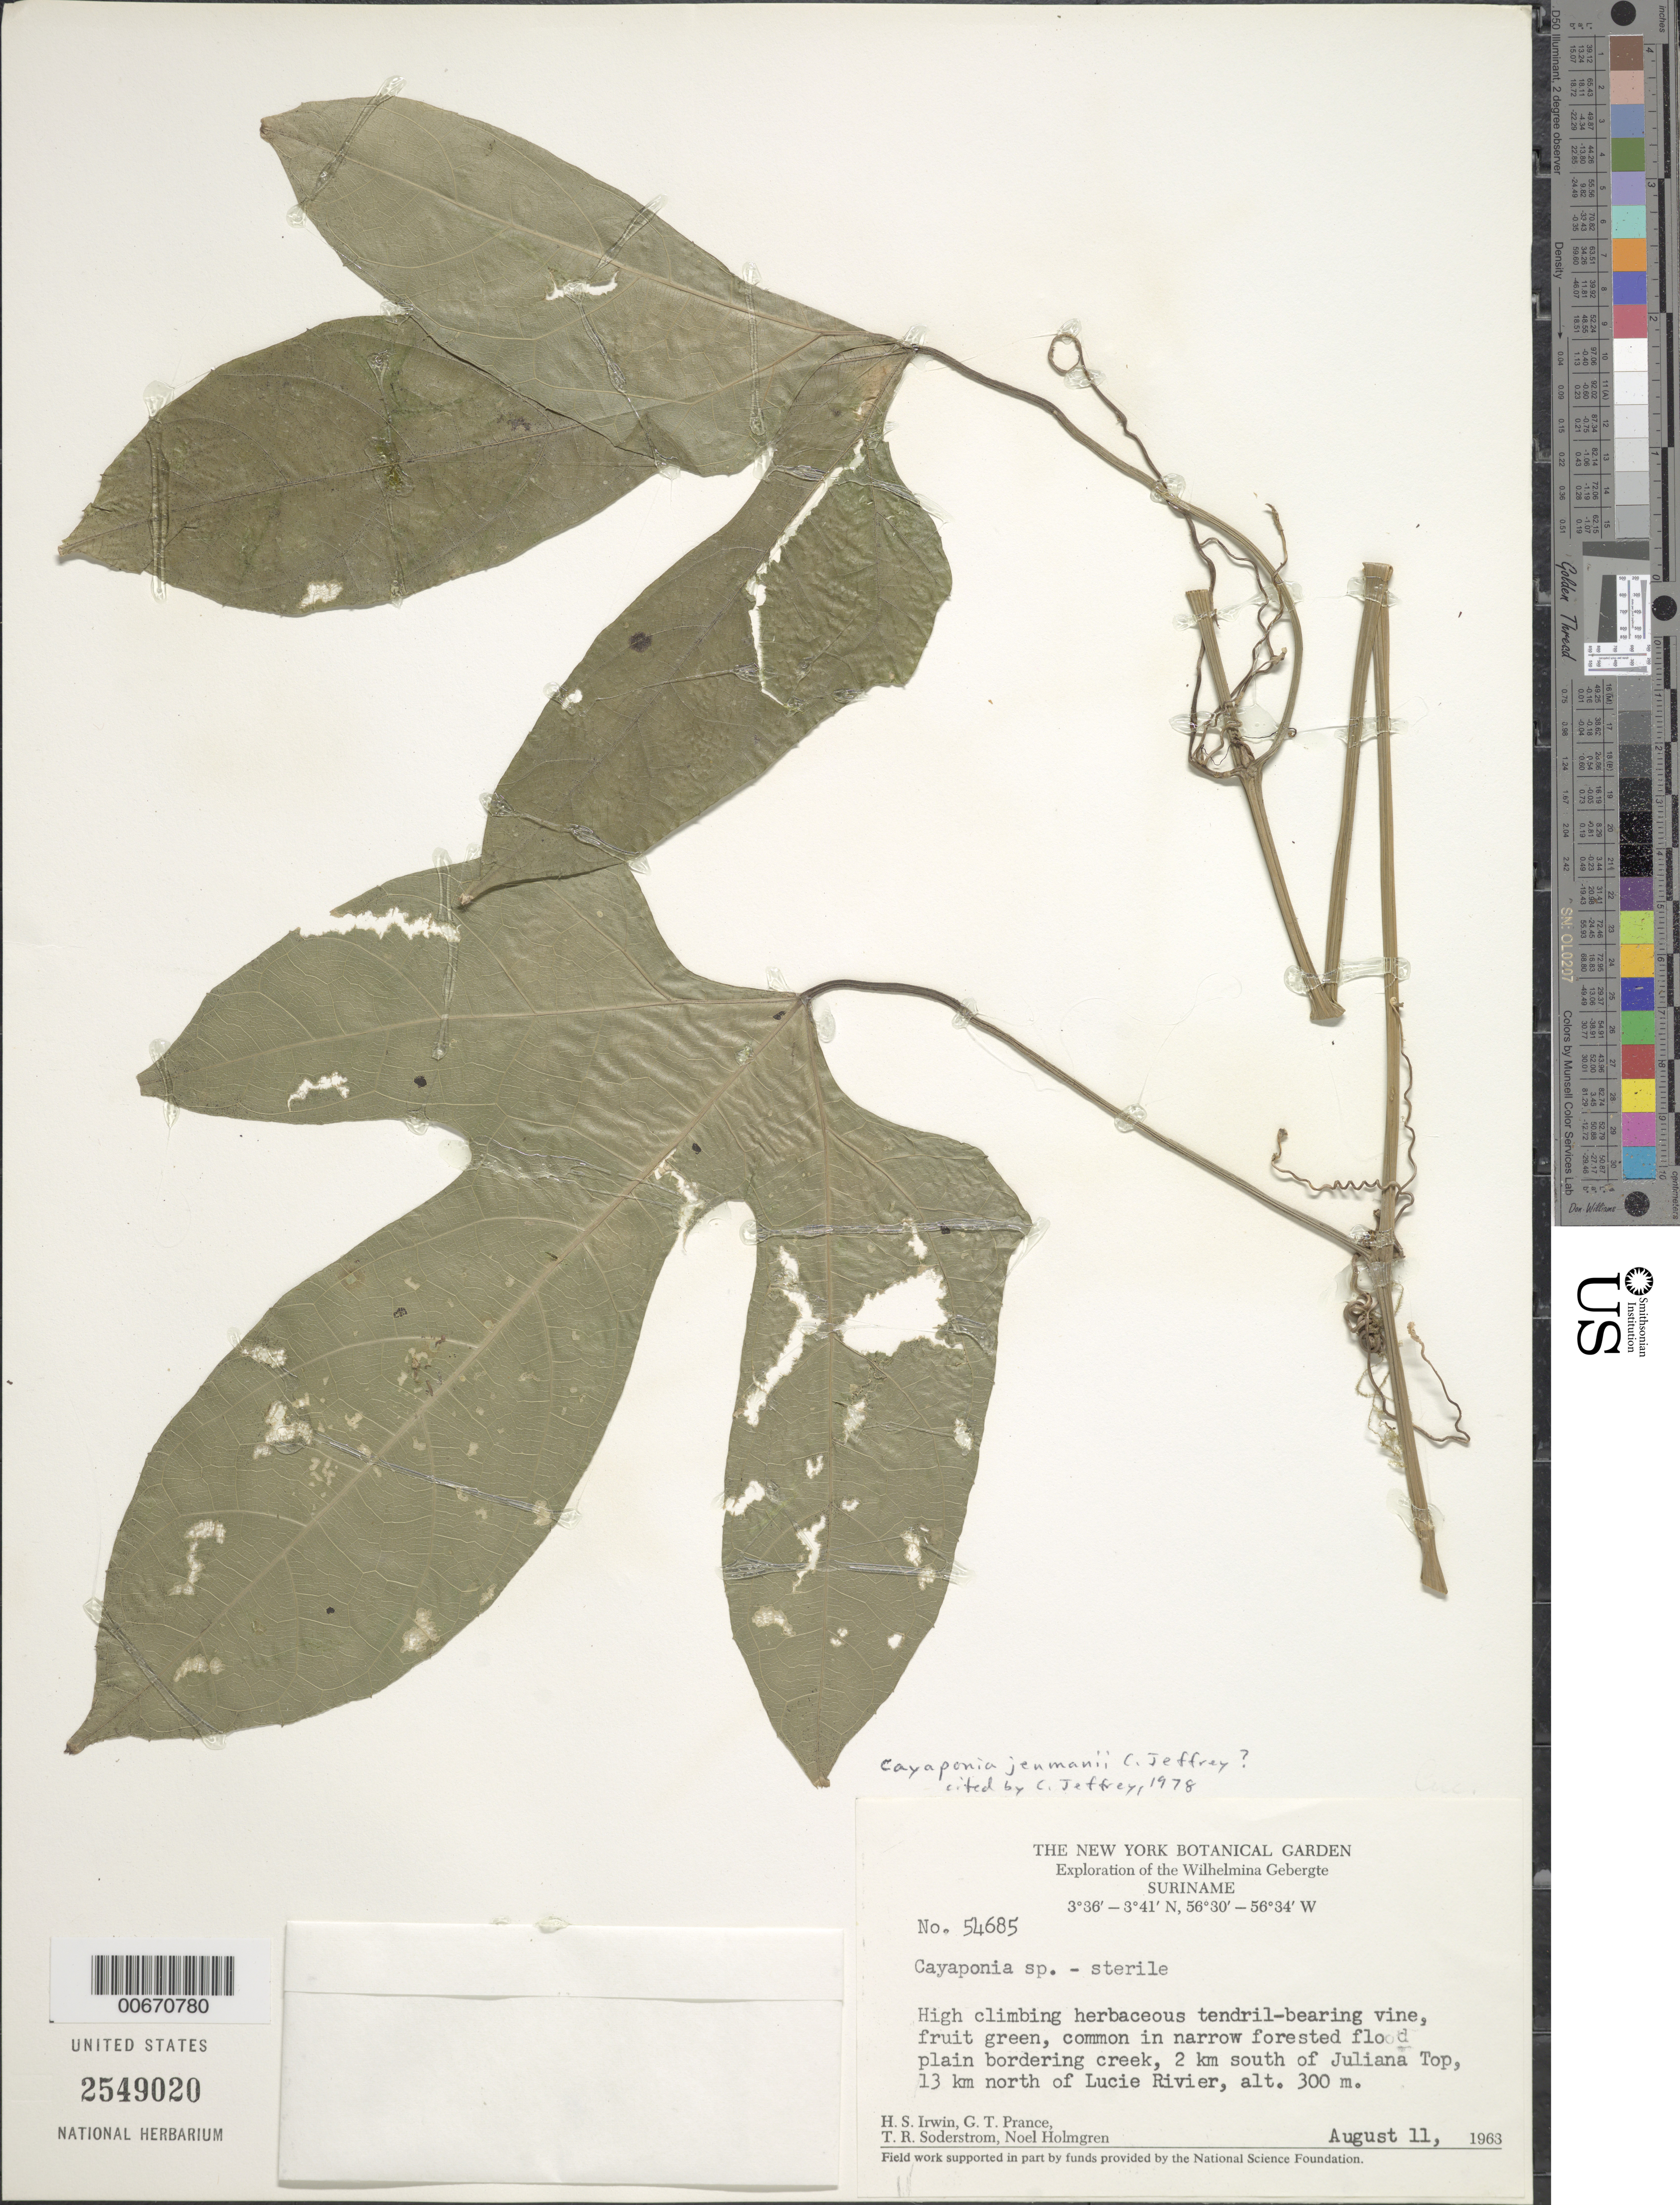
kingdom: Plantae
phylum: Tracheophyta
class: Magnoliopsida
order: Cucurbitales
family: Cucurbitaceae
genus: Cayaponia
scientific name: Cayaponia peruviana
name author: (Poepp. & Endl.) Cogn.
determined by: Nee, Michael H.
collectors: H. Irwin, G. T. Prance, T. R. Soderstrom & N. H. Holmgren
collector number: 54685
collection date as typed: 11-Aug-63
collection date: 1963-08-11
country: Suriname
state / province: Sipaliwini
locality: Wilhelminagebergte (Wilhelmina Mts.), 2 km S of Juliana Top, 13 km N of Lucie R.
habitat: Narrow forested flood plain bordering creek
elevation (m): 300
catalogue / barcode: US 2549020